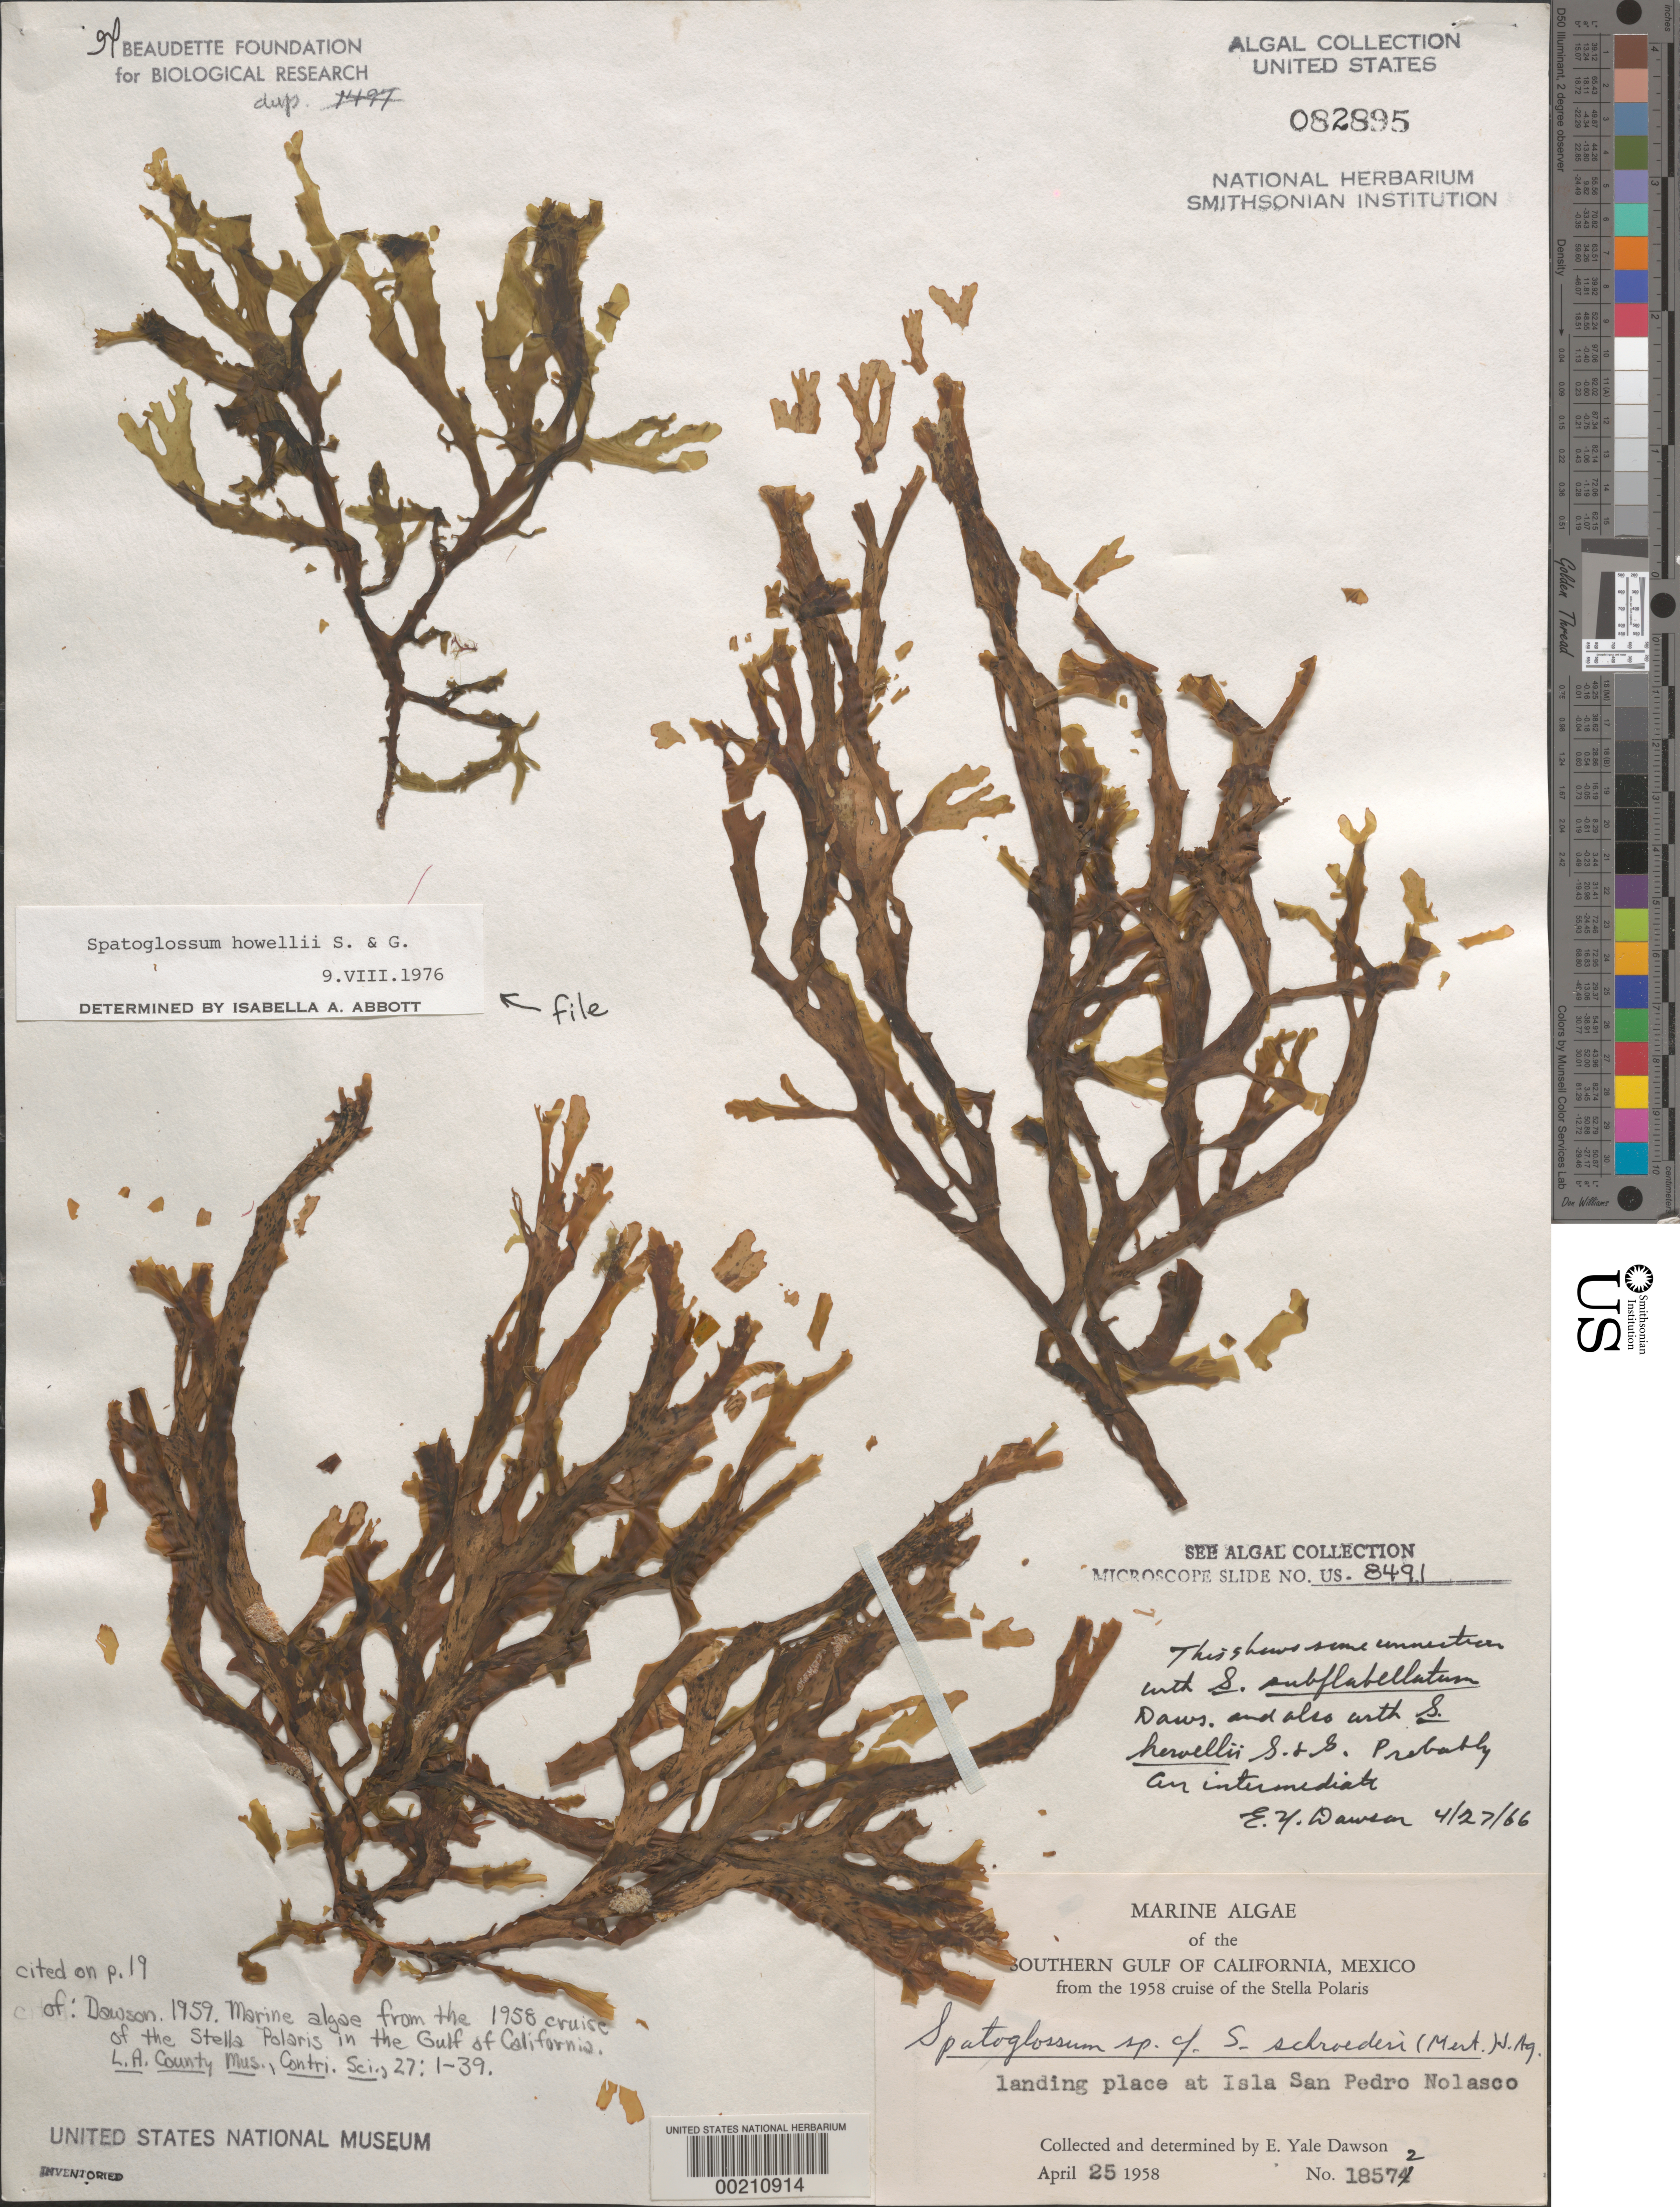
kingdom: Chromista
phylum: Ochrophyta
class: Phaeophyceae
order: Dictyotales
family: Dictyotaceae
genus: Spatoglossum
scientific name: Spatoglossum sp.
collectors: E. Y. Dawson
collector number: EYD 18572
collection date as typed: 25 Apr 1958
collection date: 1958-04-25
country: Mexico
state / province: Sonora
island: Isla San Pedro Nolasco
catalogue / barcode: US 82895